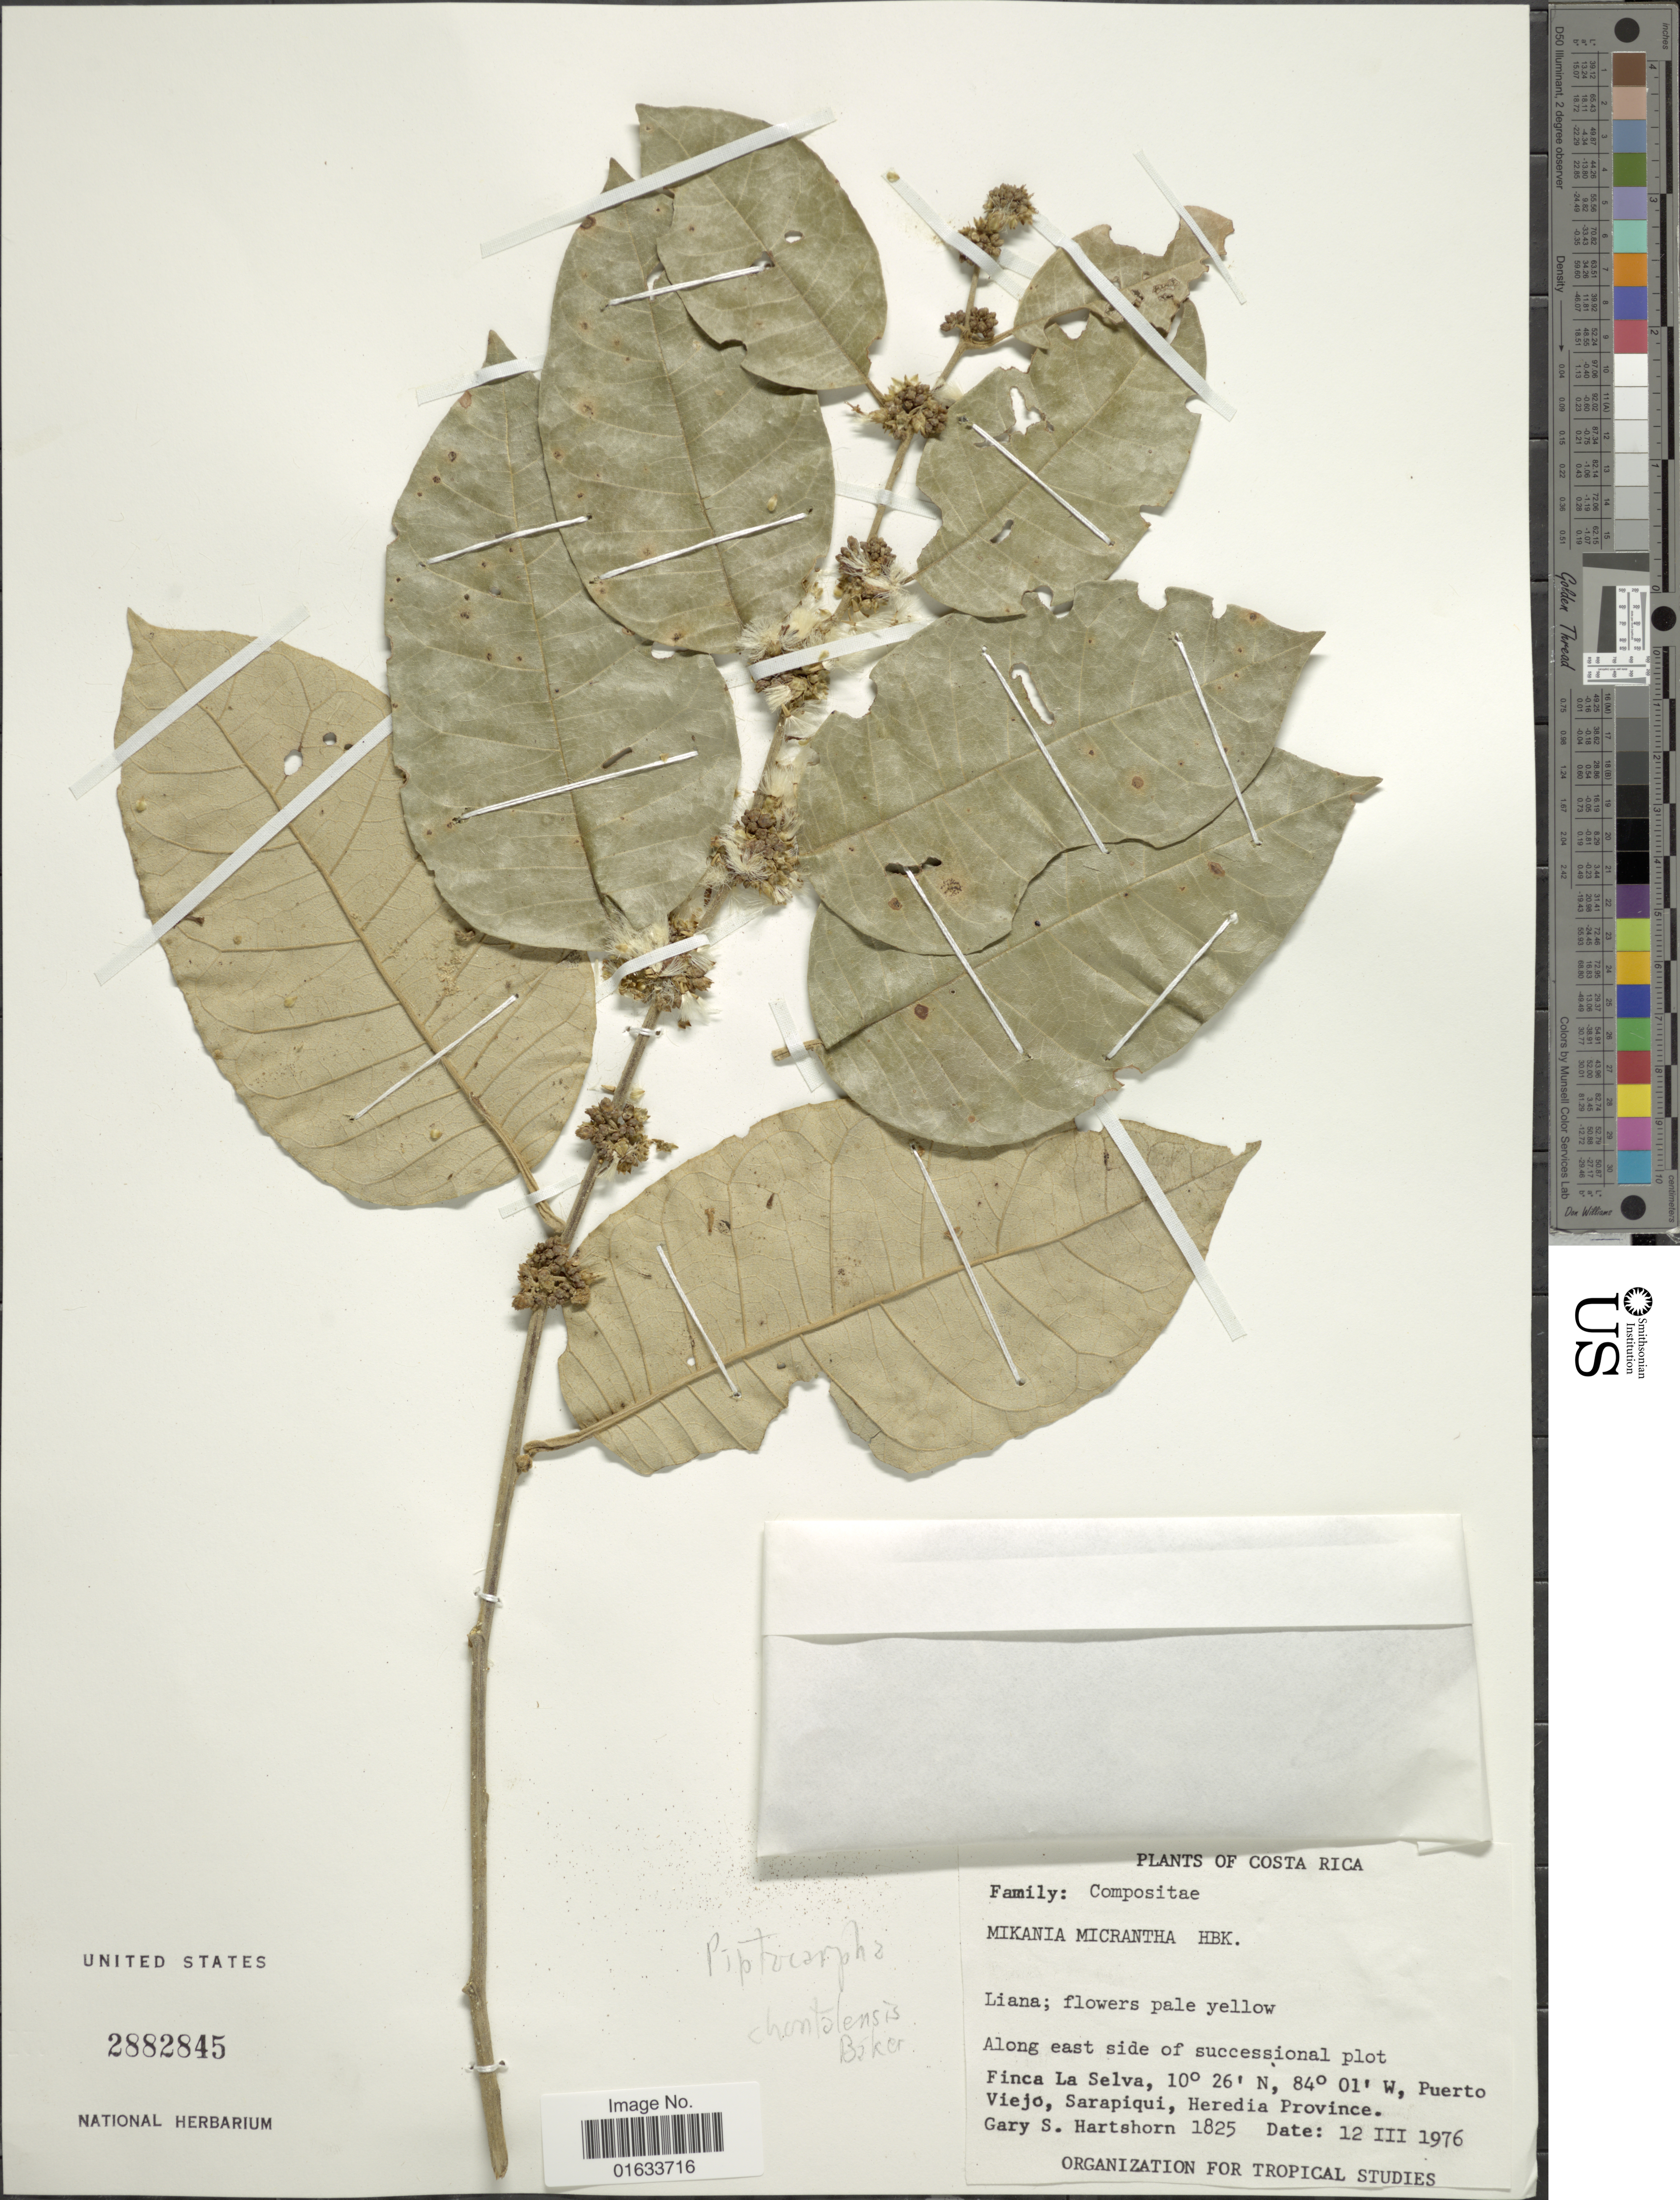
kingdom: Plantae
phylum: Tracheophyta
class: Magnoliopsida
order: Asterales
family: Asteraceae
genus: Piptocarpha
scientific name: Piptocarpha poeppigiana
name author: (DC.) Baker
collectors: G. Hartshorn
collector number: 1825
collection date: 1976-03-12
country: Costa Rica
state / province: Heredia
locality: Finca La Selva, Puerto Viejo, Sarapiqui, Heredia Province.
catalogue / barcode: US 2882845